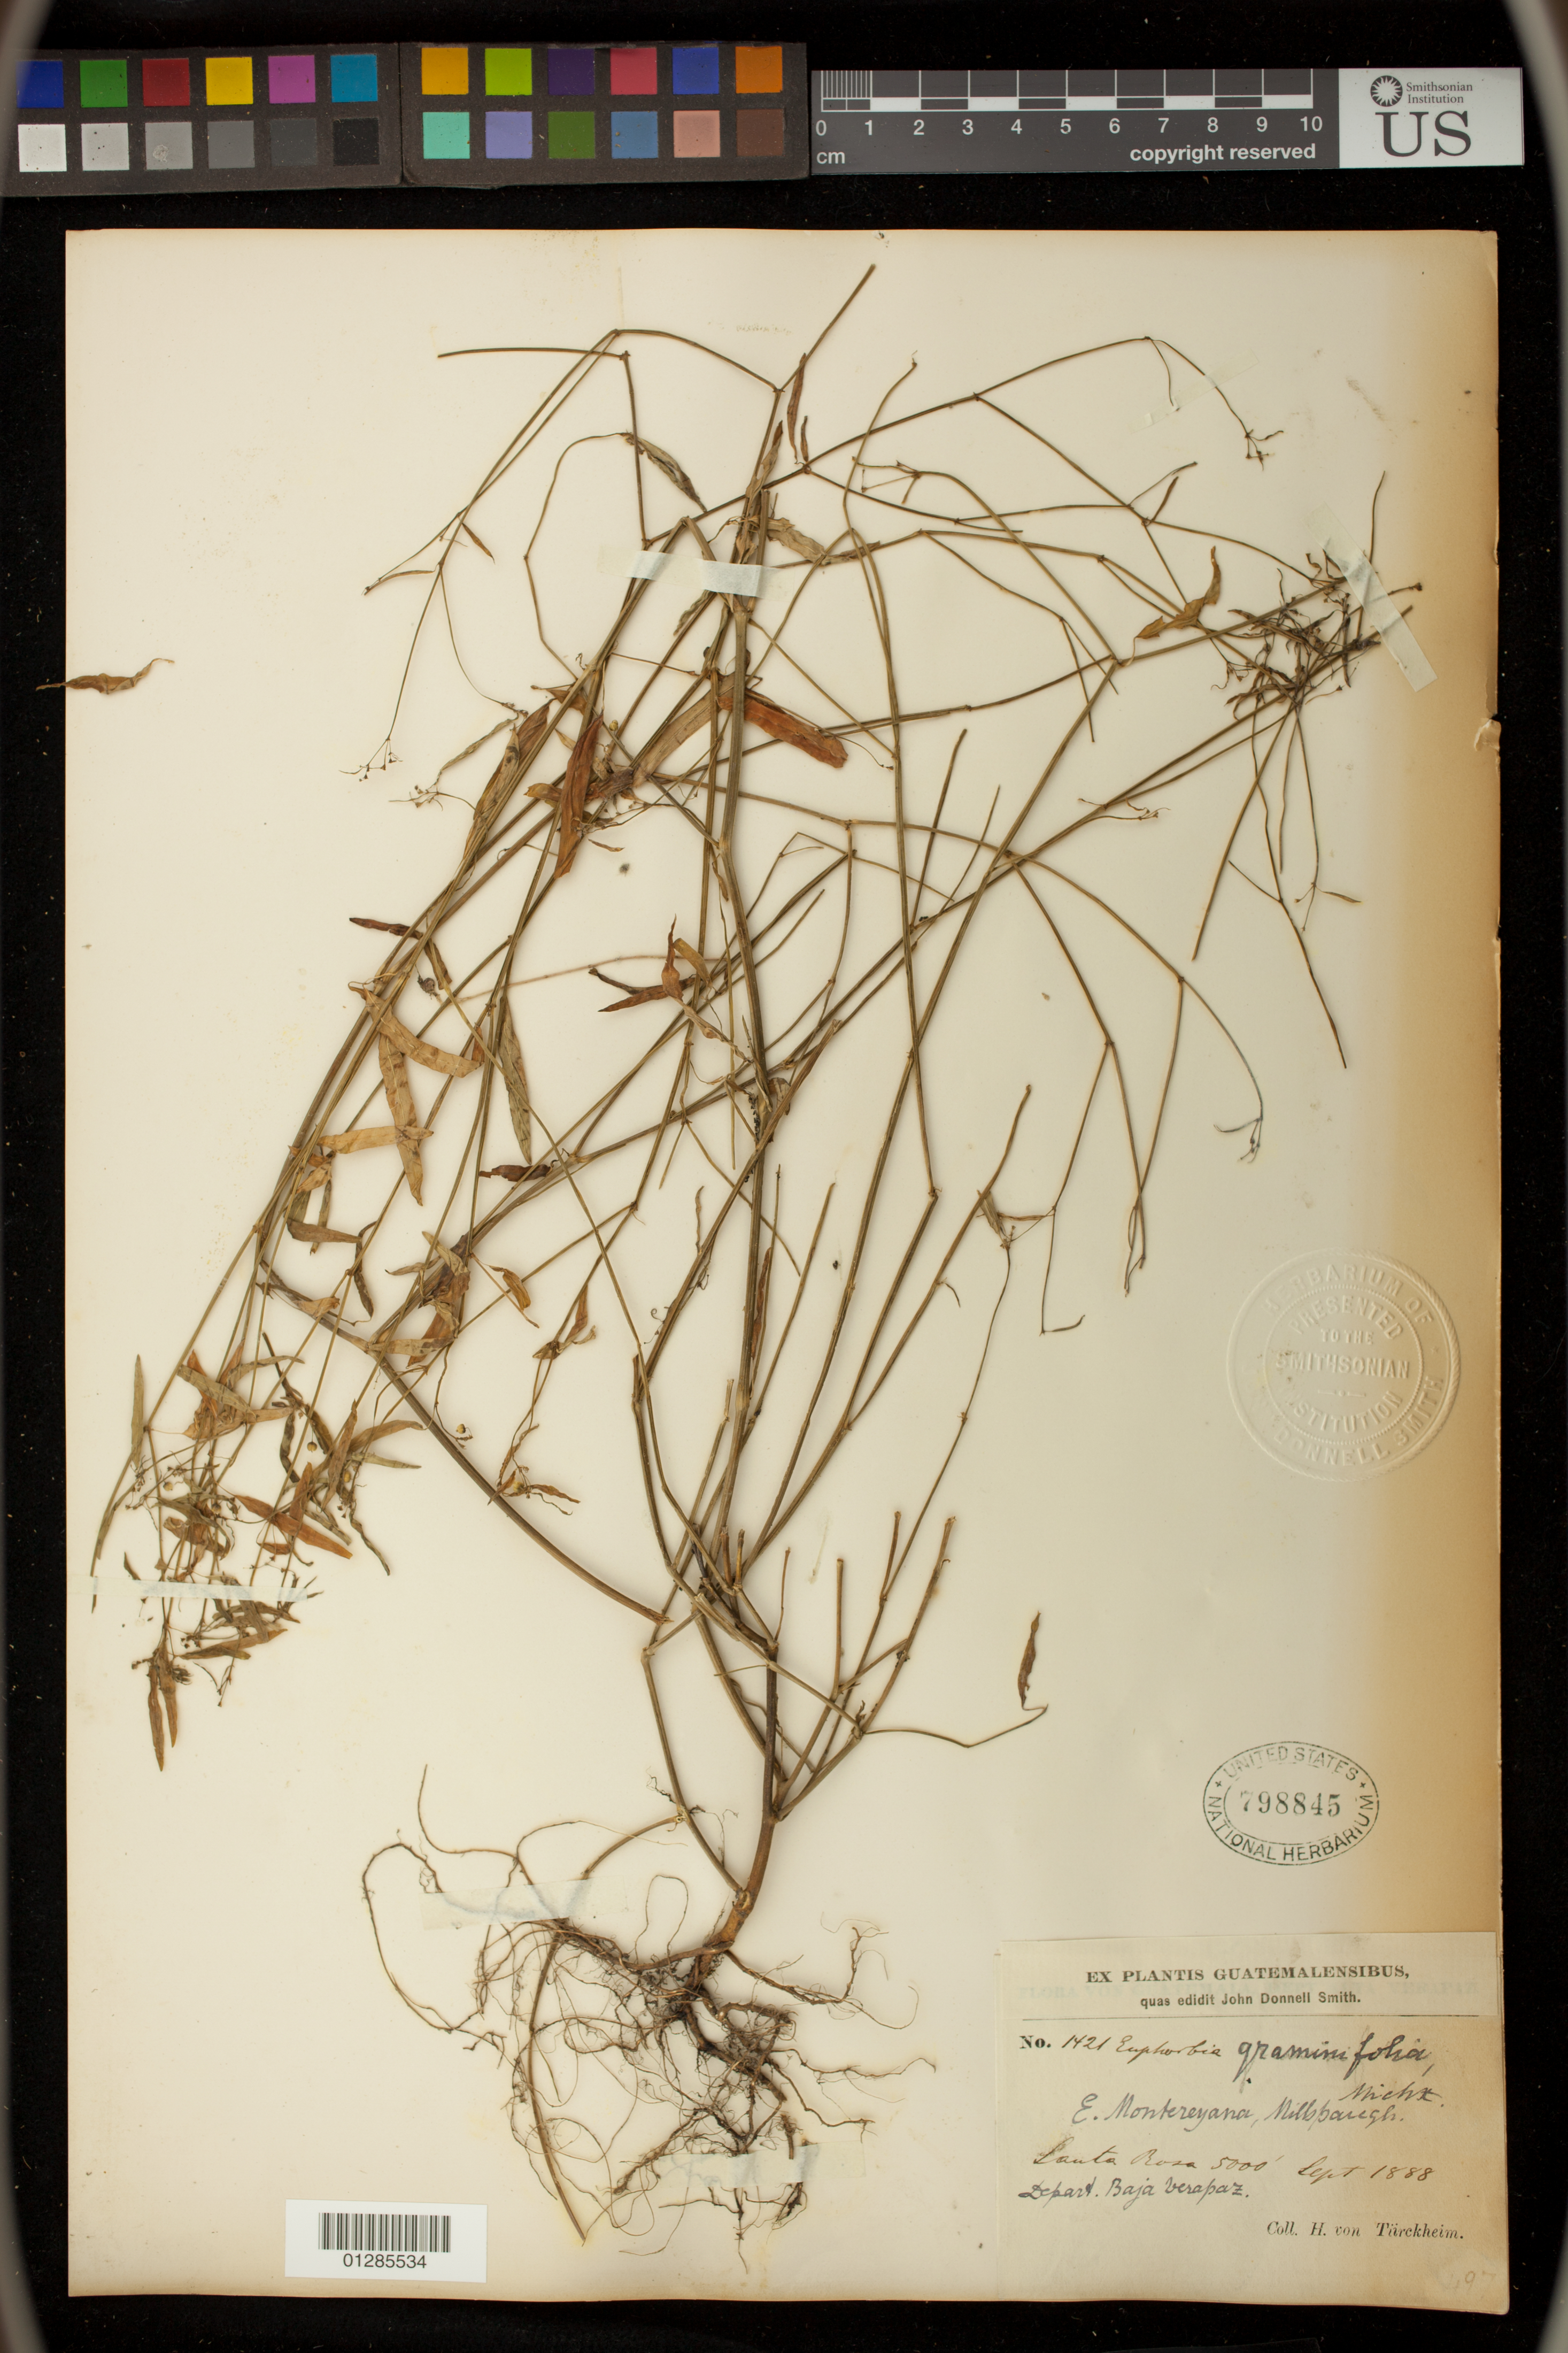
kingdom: Plantae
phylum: Tracheophyta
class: Magnoliopsida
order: Malpighiales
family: Euphorbiaceae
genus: Euphorbia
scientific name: Euphorbia graminea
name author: Jacq.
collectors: H. von Türckheim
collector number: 1421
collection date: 1888-09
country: Guatemala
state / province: Baja Verapaz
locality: Santa Bosa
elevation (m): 1524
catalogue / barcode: US 798845